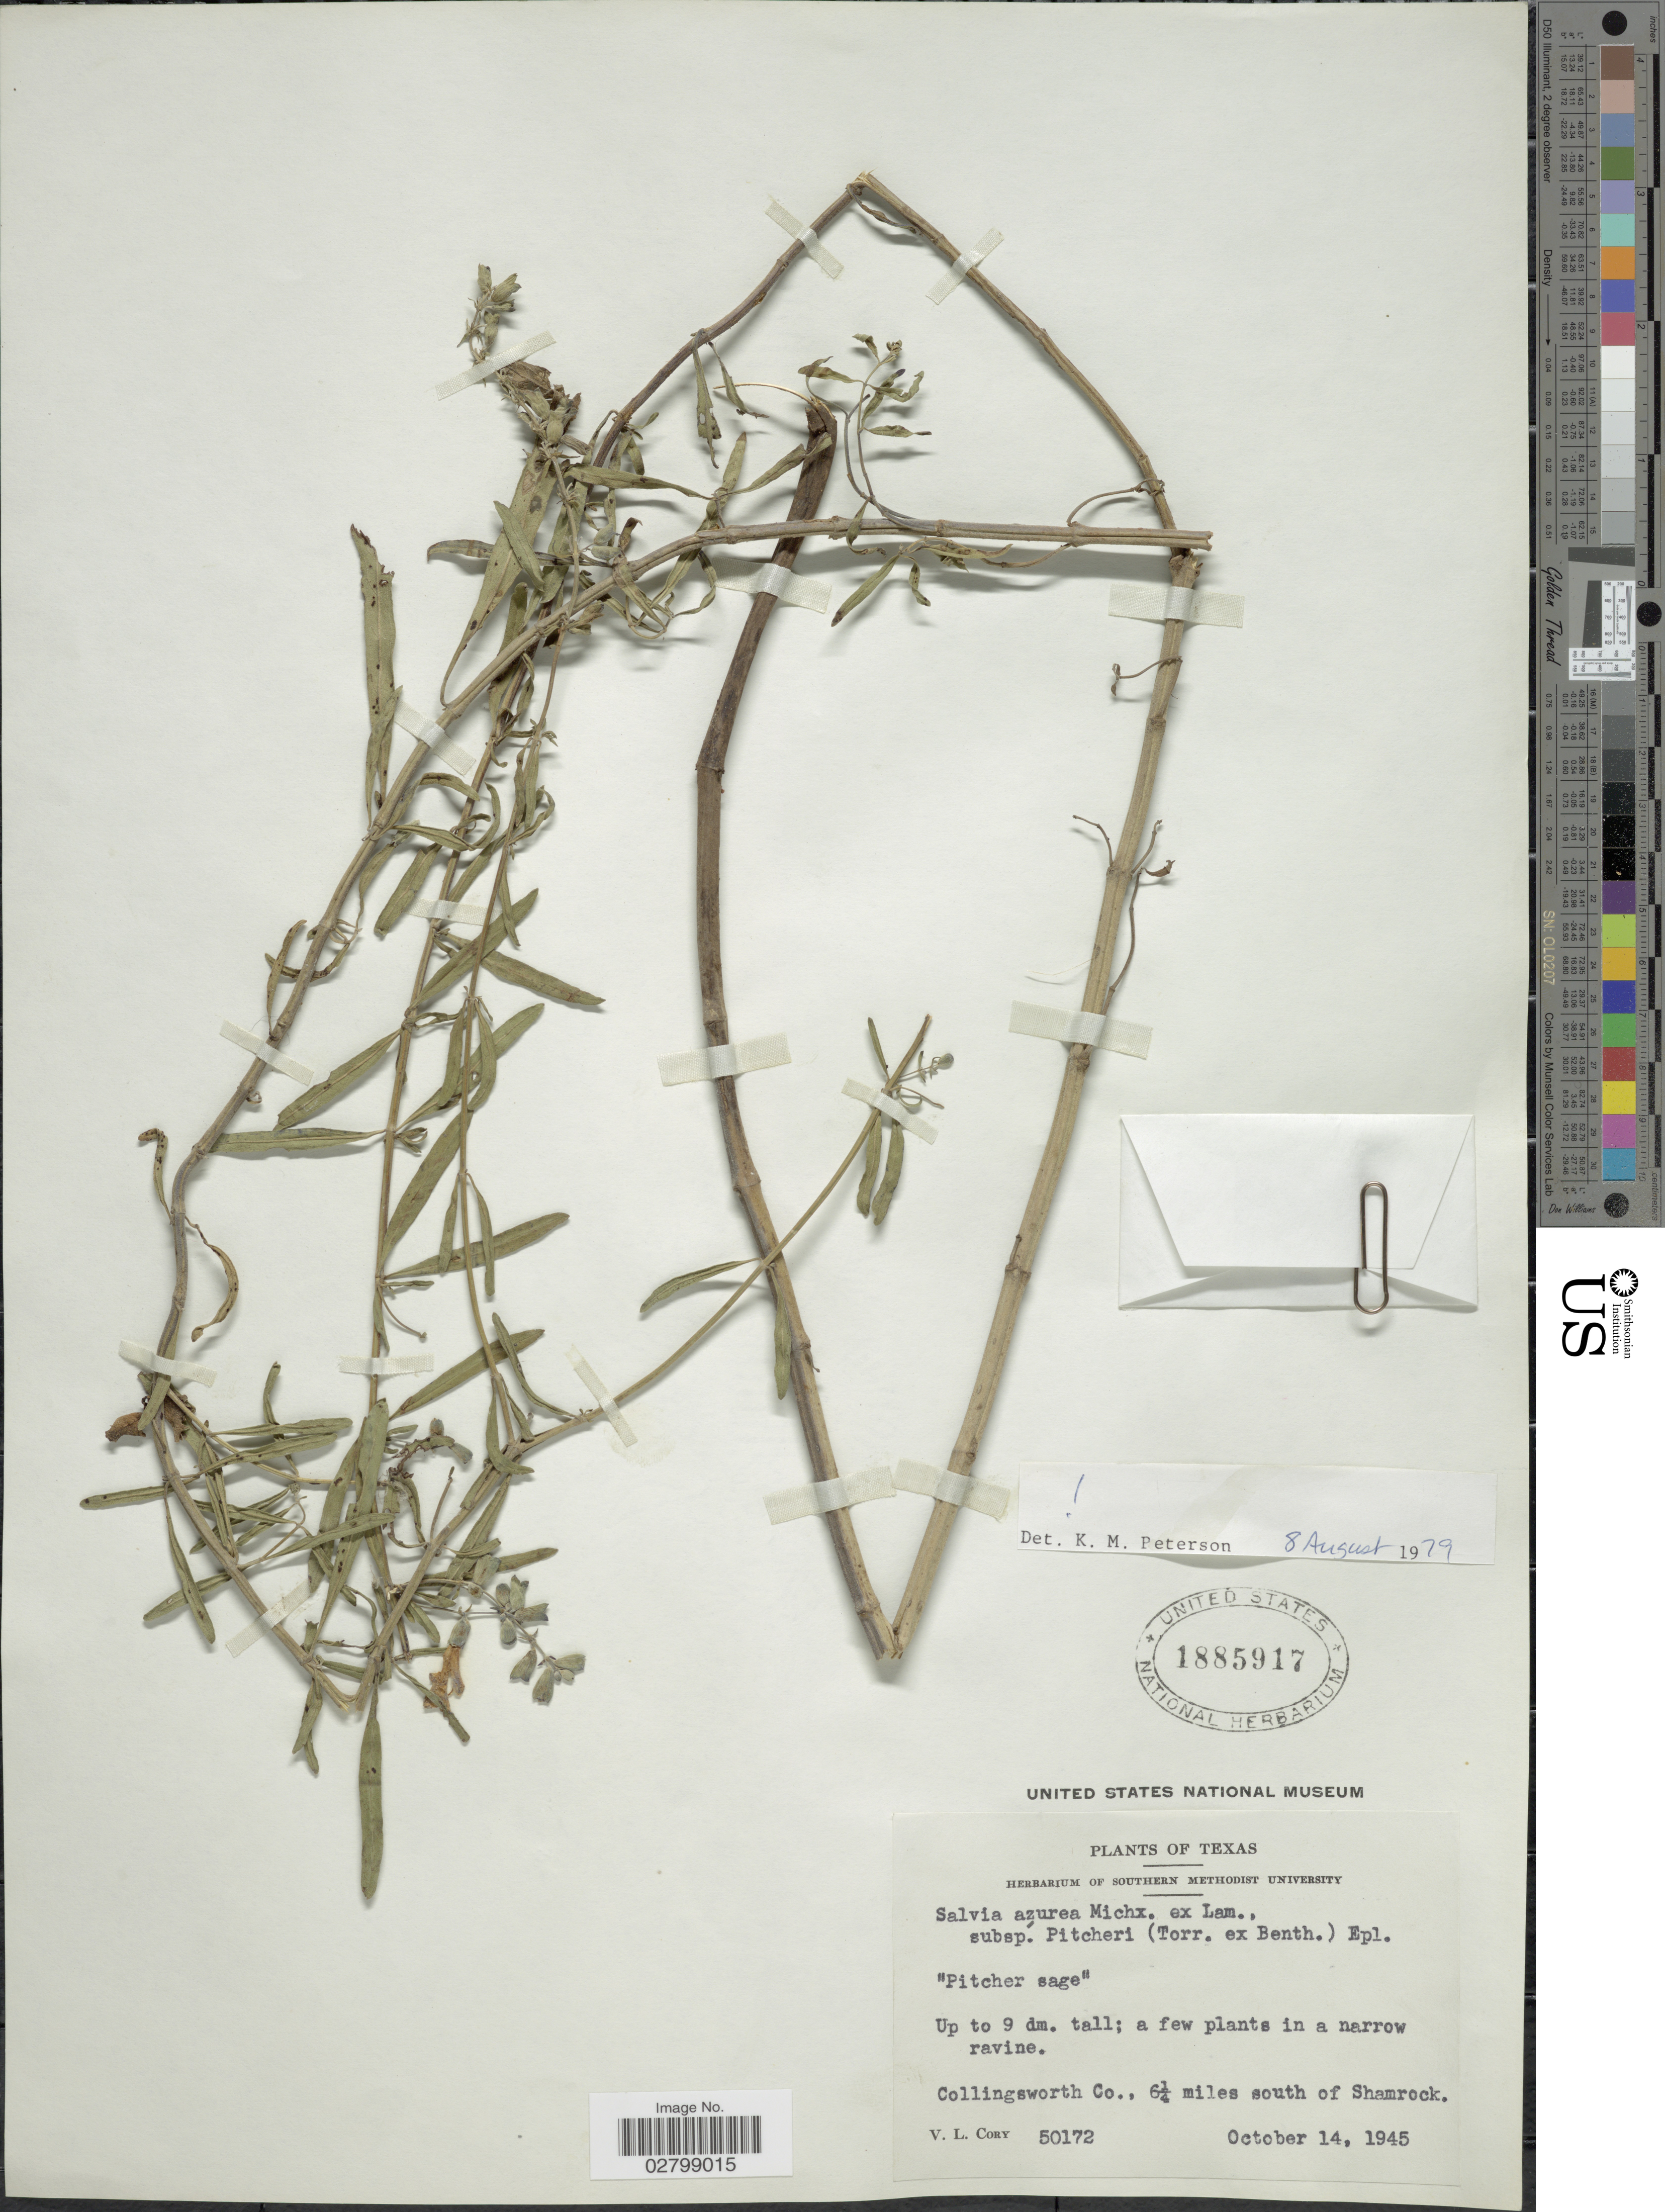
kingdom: Plantae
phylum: Tracheophyta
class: Magnoliopsida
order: Lamiales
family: Lamiaceae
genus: Salvia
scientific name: Salvia azurea subsp. pitcheri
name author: Michx. ex Lam.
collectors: V. Cory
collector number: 50172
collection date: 1945-10-14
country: United States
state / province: Texas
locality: Collingsworth Co., 6¼ miles south of Shamrock.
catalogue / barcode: US 1885917